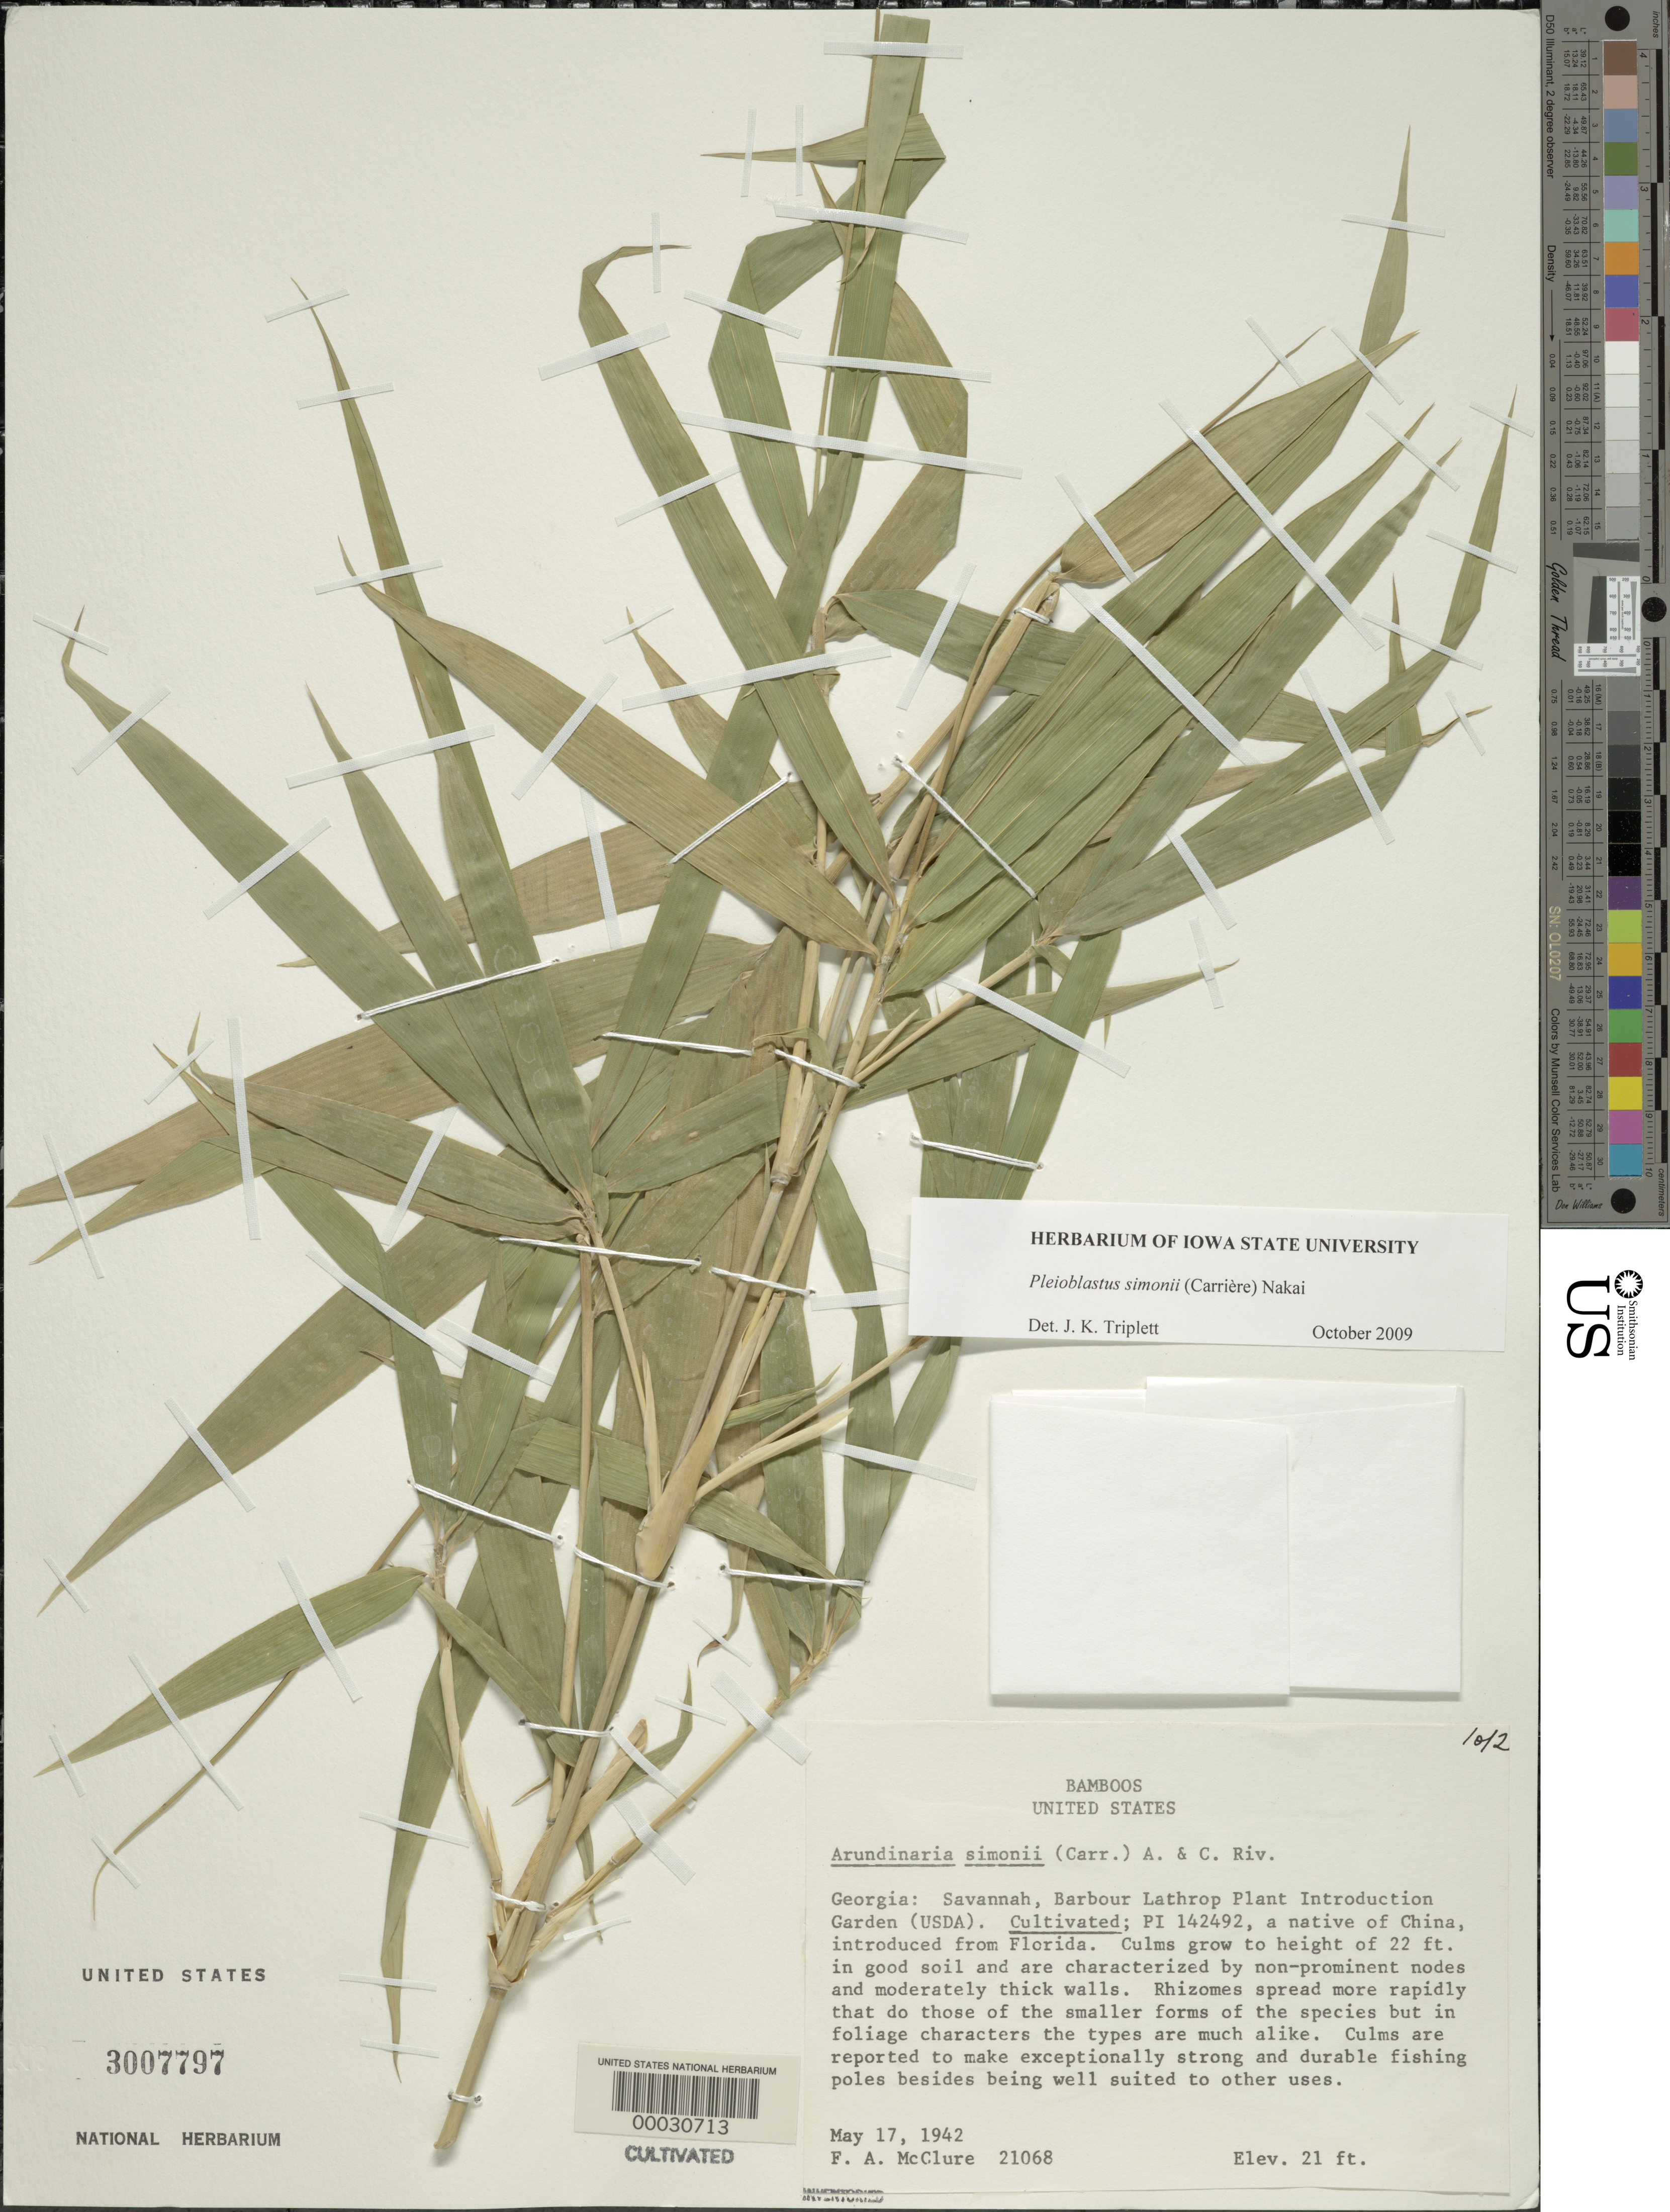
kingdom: Plantae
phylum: Tracheophyta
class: Liliopsida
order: Poales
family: Poaceae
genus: Pleioblastus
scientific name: Pleioblastus simonii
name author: (Carrière) Nakai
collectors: F. A. McClure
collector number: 21068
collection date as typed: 17 May 1942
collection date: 1942-05-17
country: United States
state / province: Georgia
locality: Barbour lathrop plant introduction garden-savannah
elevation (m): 6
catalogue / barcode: US 3007797